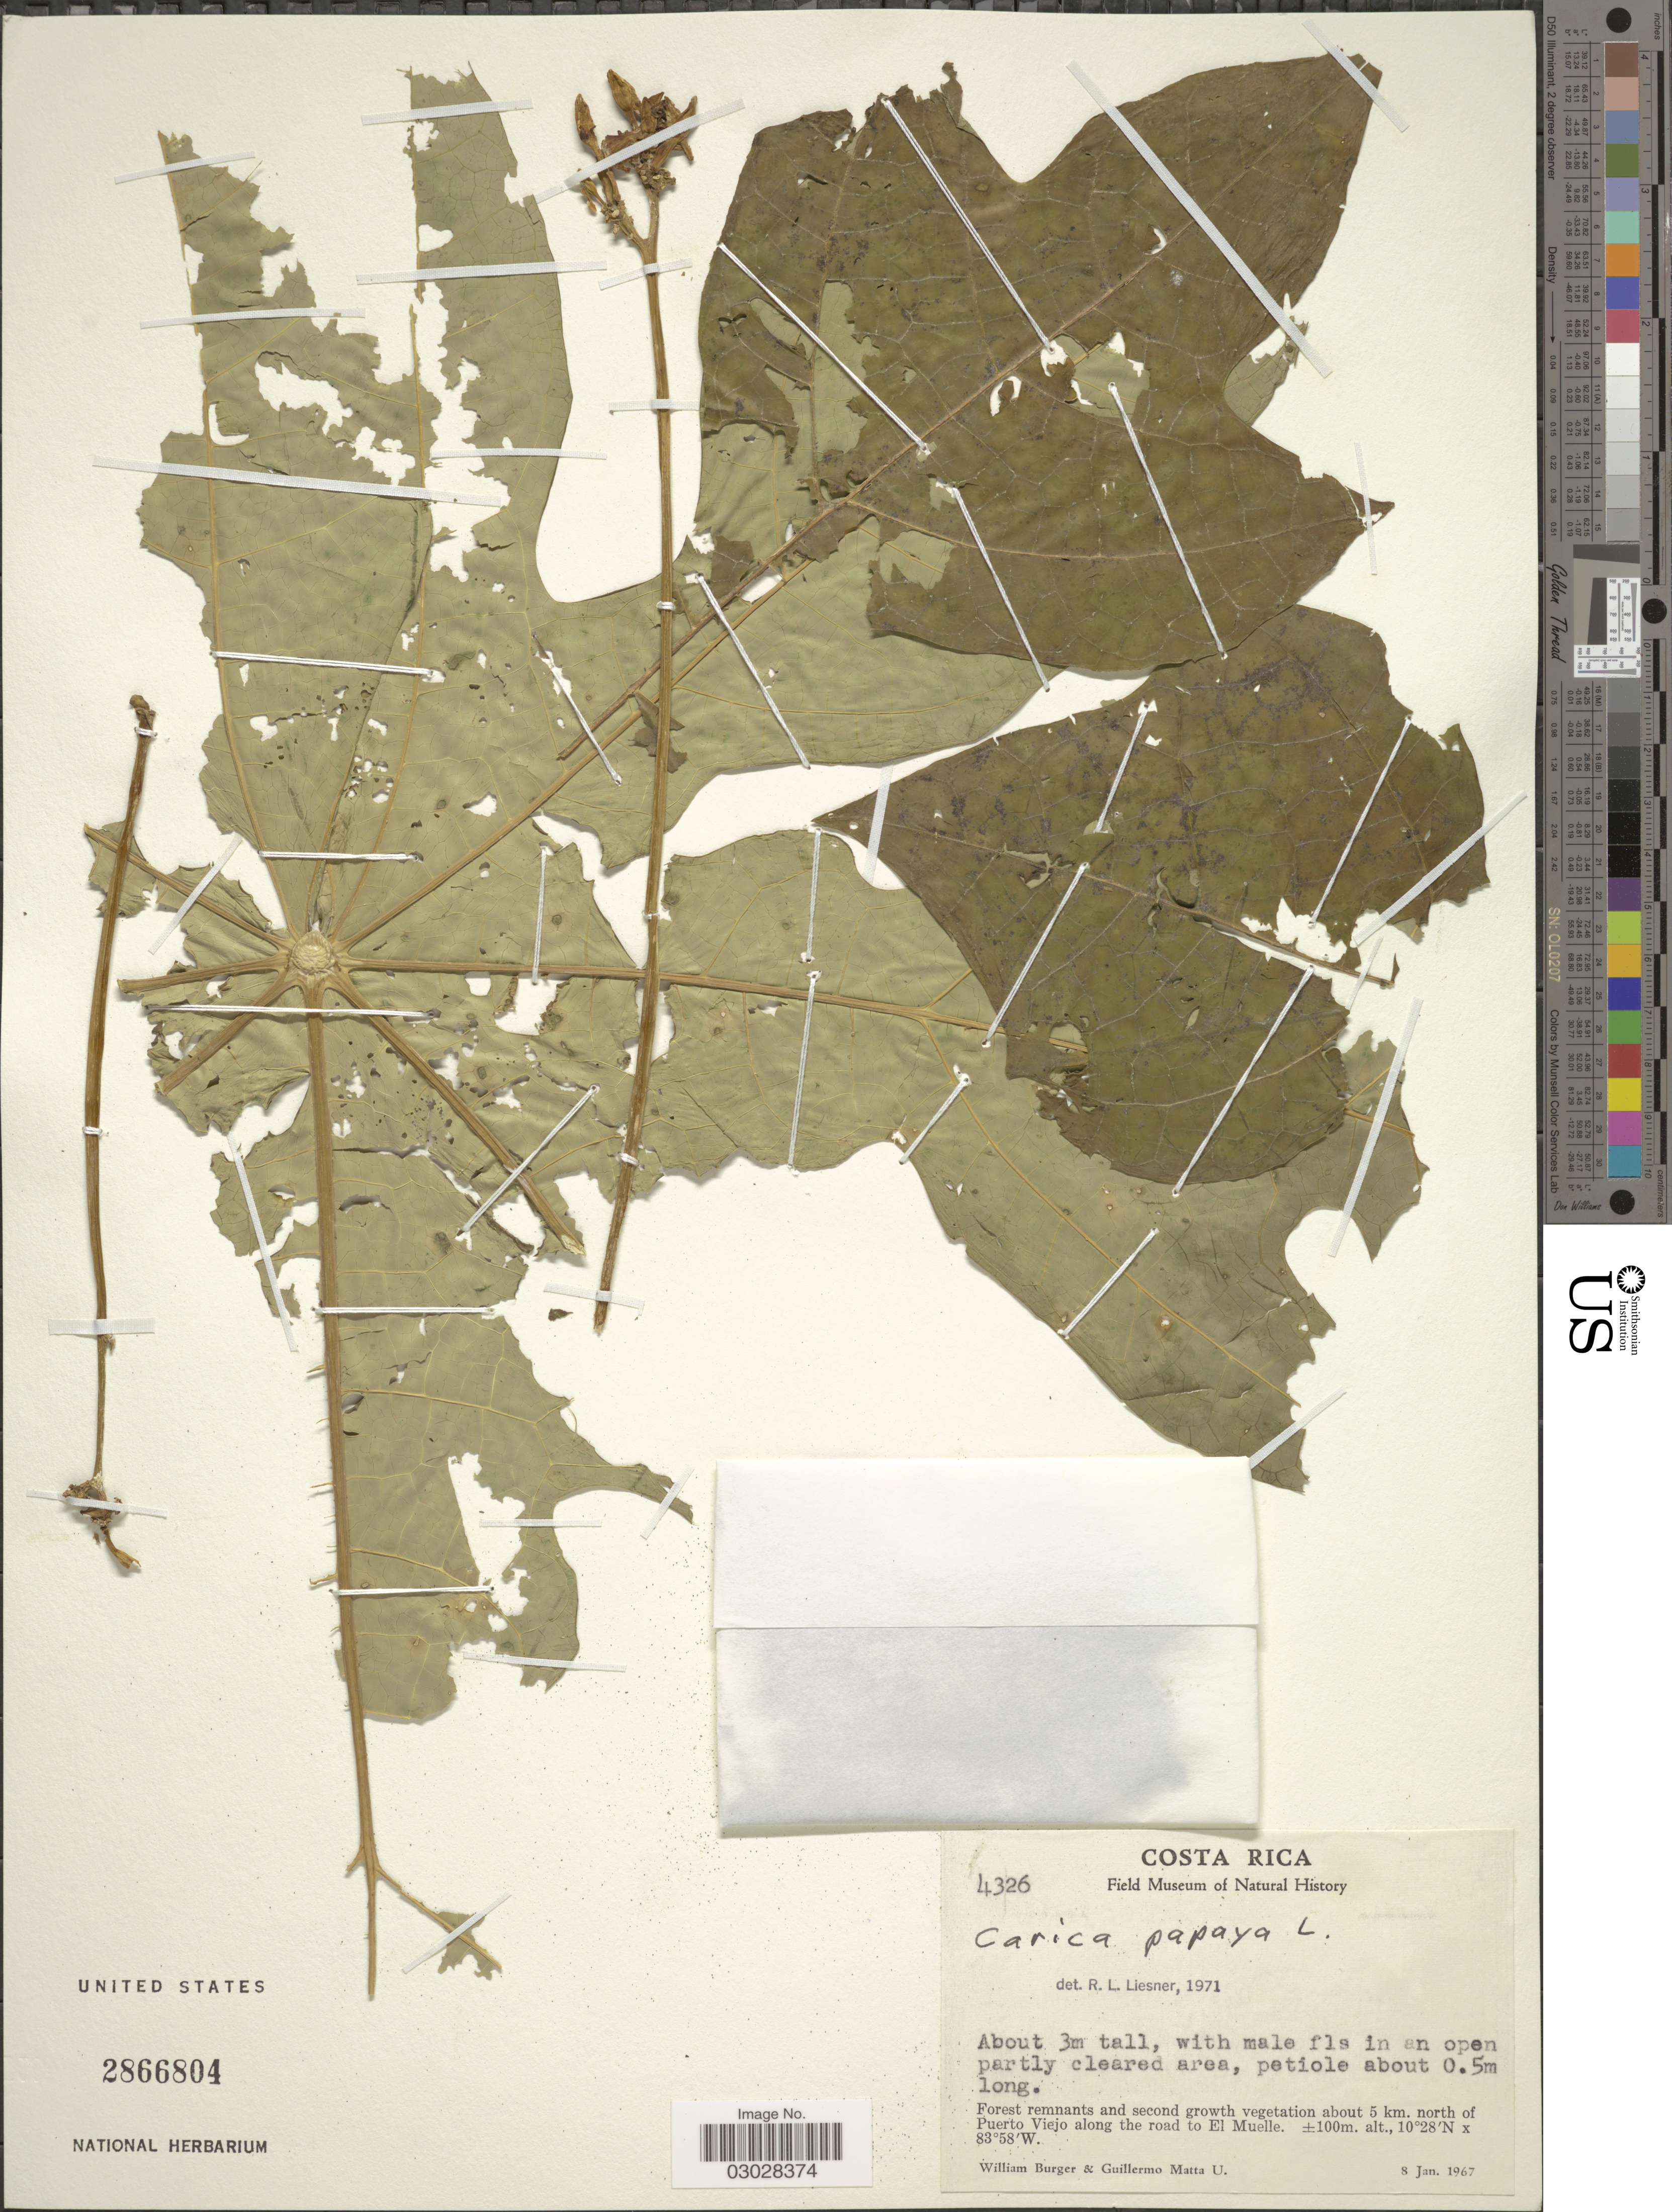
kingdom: Plantae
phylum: Tracheophyta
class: Magnoliopsida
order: Brassicales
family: Caricaceae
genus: Carica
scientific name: Carica papaya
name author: L.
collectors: W. Burger & G. Matta U.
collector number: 4326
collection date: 1967-01-08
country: Costa Rica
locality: Forest remnants and second growth vegetation about 5 km. north of Puerto Viejo along the road to El Muelle.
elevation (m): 100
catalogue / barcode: US 2866804